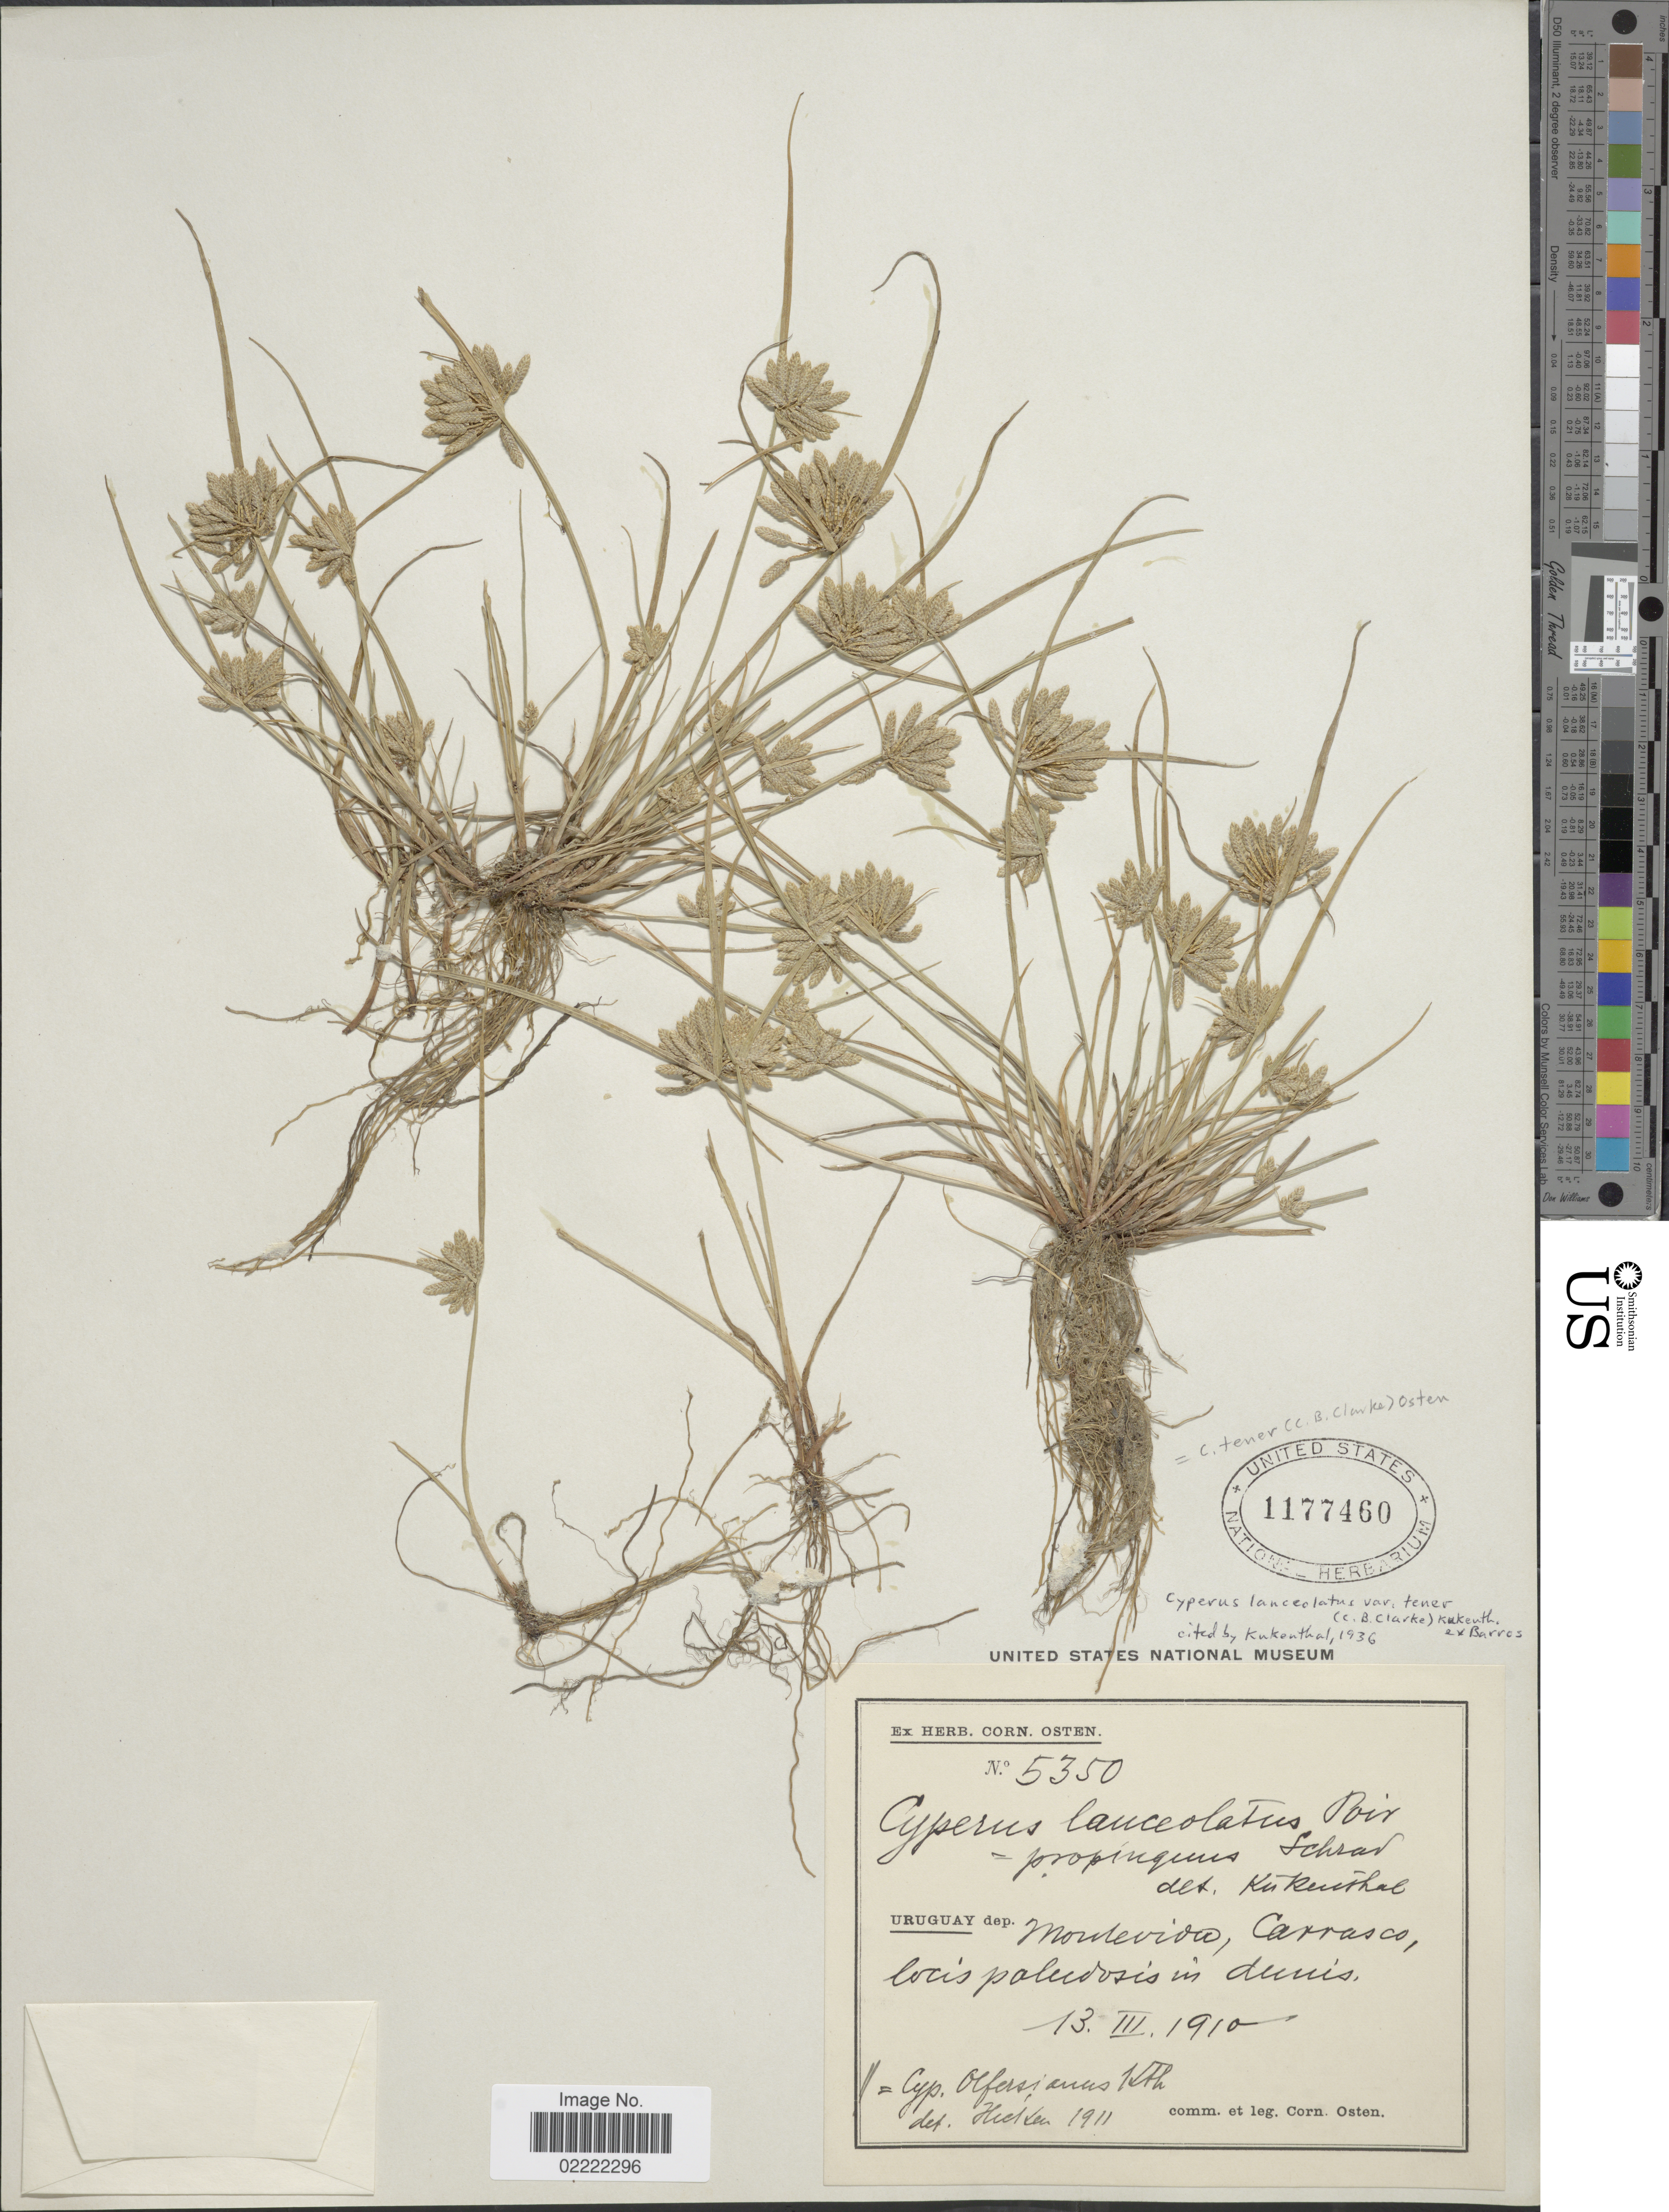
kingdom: Plantae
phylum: Tracheophyta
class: Liliopsida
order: Poales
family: Cyperaceae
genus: Cyperus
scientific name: Cyperus lanceolatus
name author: Poir.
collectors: C. Osten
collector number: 5350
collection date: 1910-03-13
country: Uruguay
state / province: Montevideo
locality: Carrasco, locis paludosis in dunis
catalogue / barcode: US 1177460